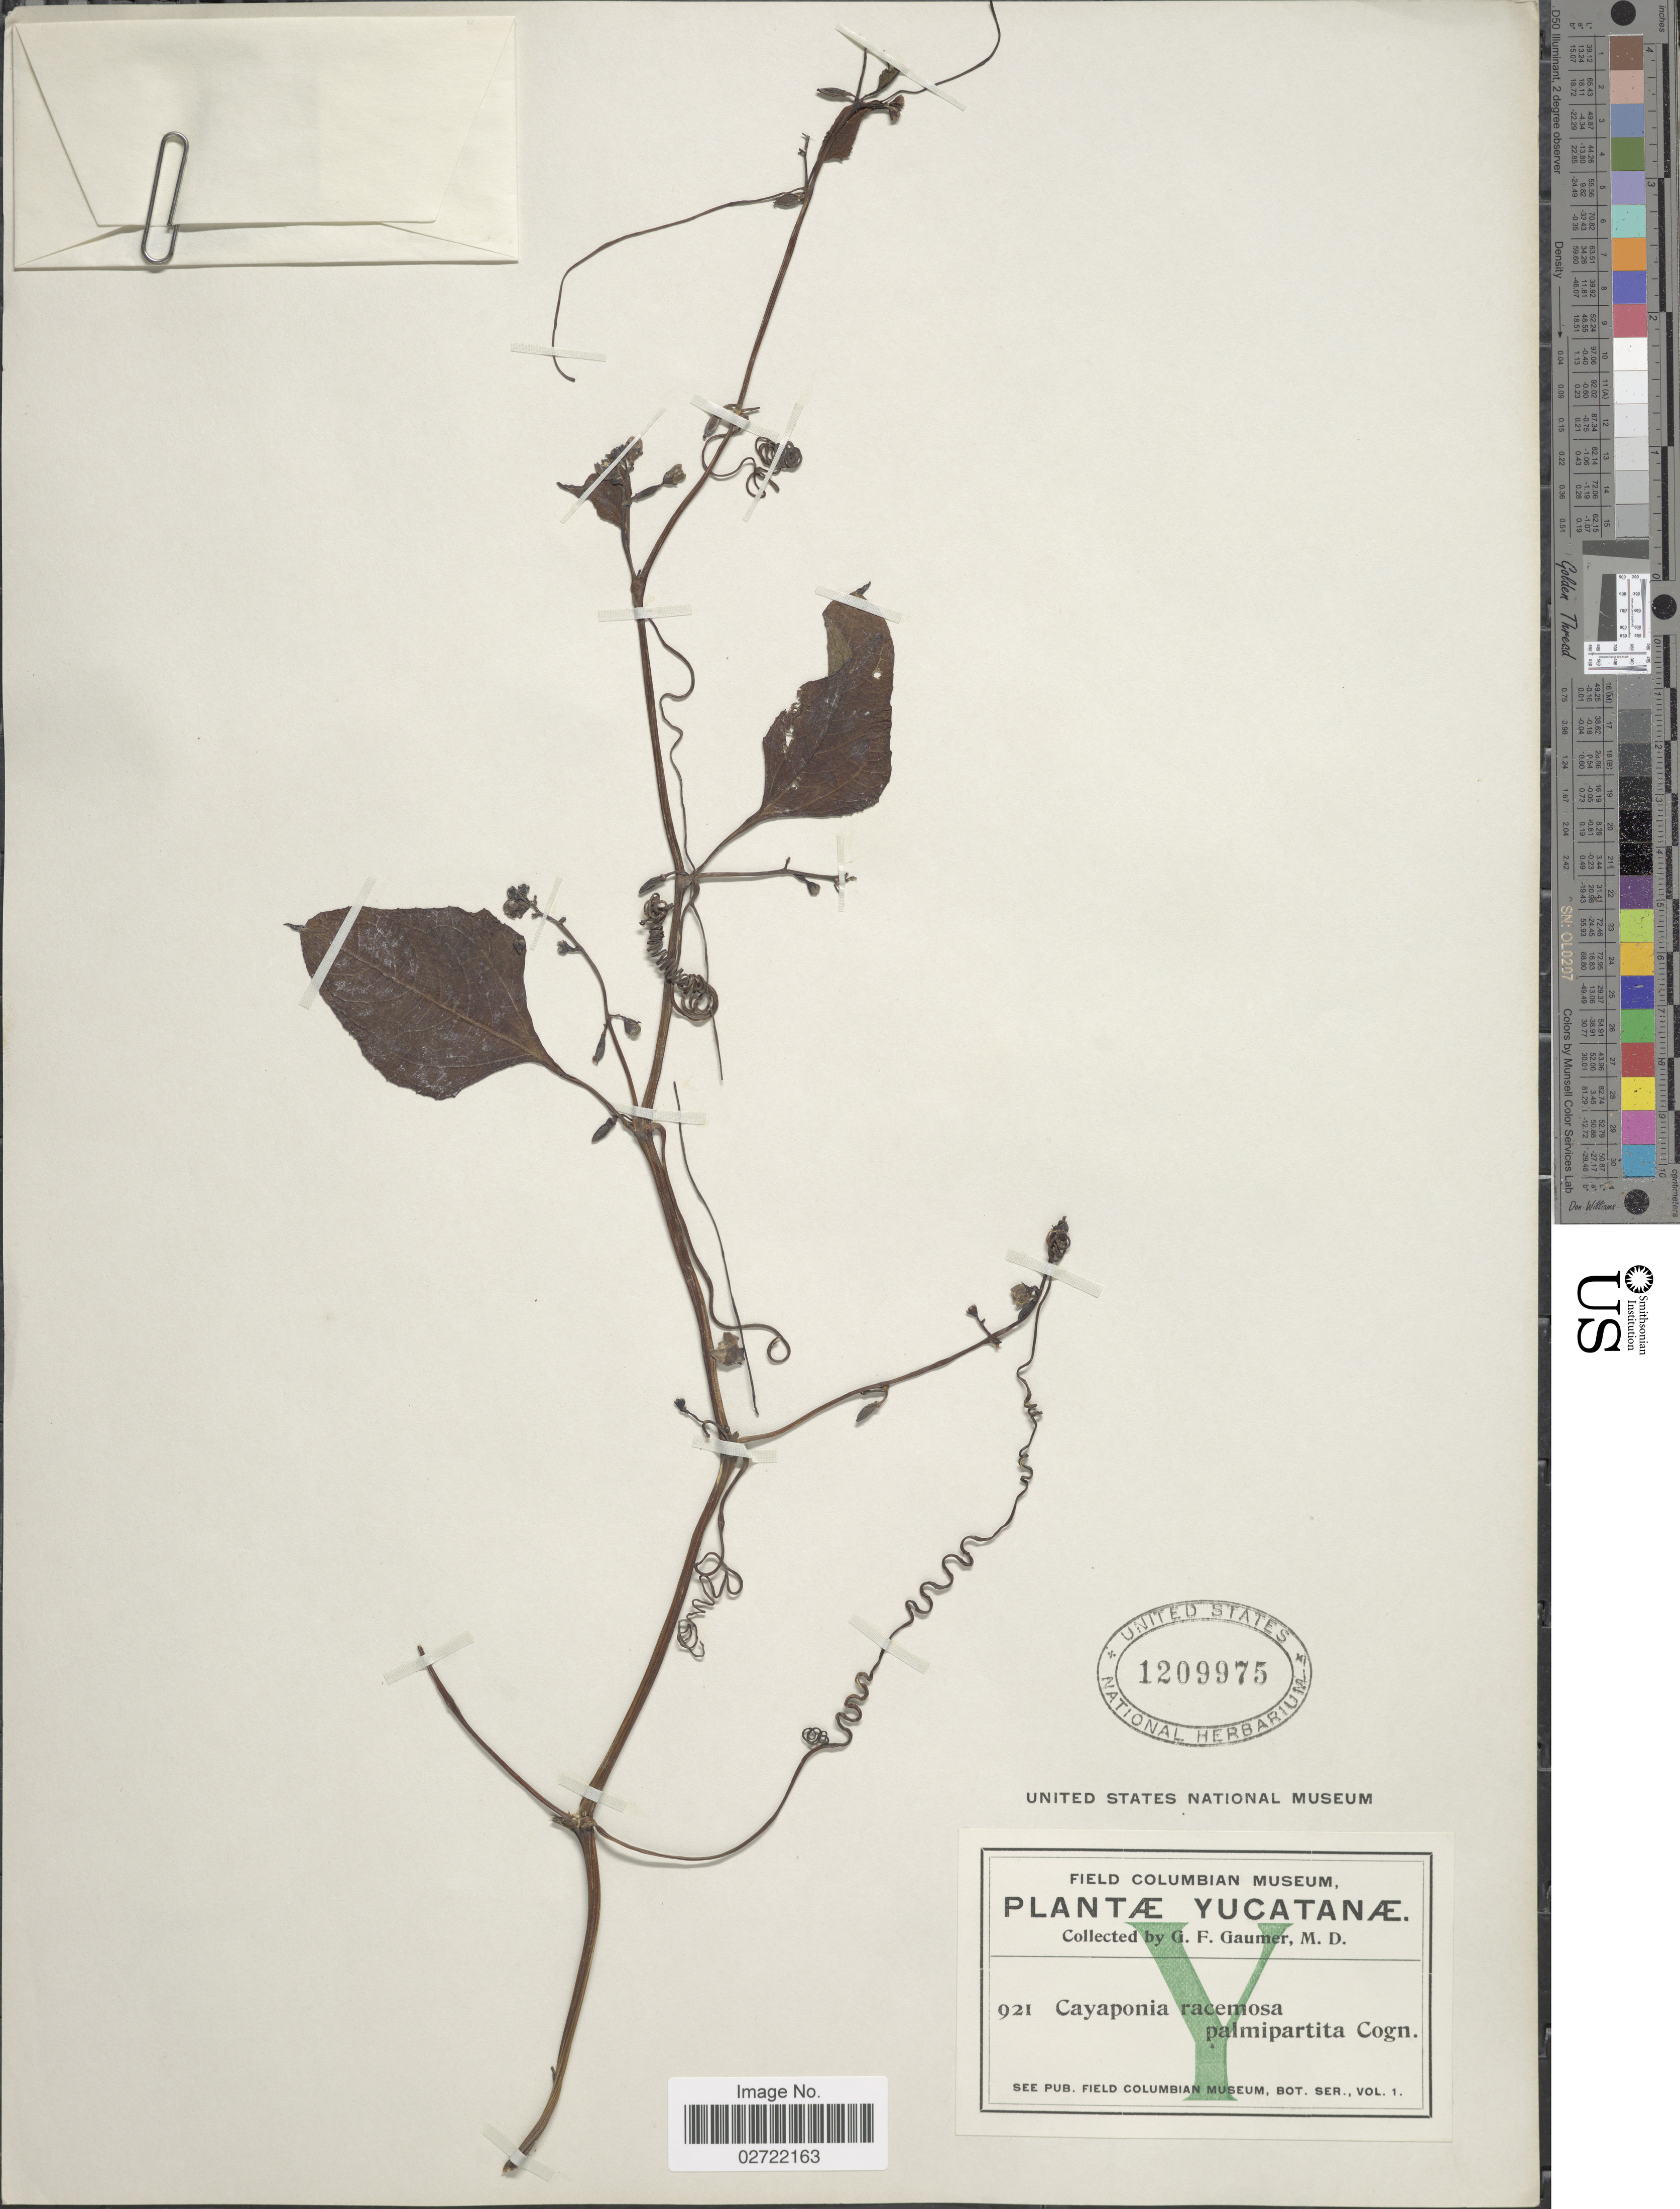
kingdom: Plantae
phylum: Tracheophyta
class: Magnoliopsida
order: Cucurbitales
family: Cucurbitaceae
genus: Cayaponia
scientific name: Cayaponia racemosa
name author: (Mill.) Cogn.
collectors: G. F. Gaumer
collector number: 921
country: Mexico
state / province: Yucatán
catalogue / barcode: US 1209975